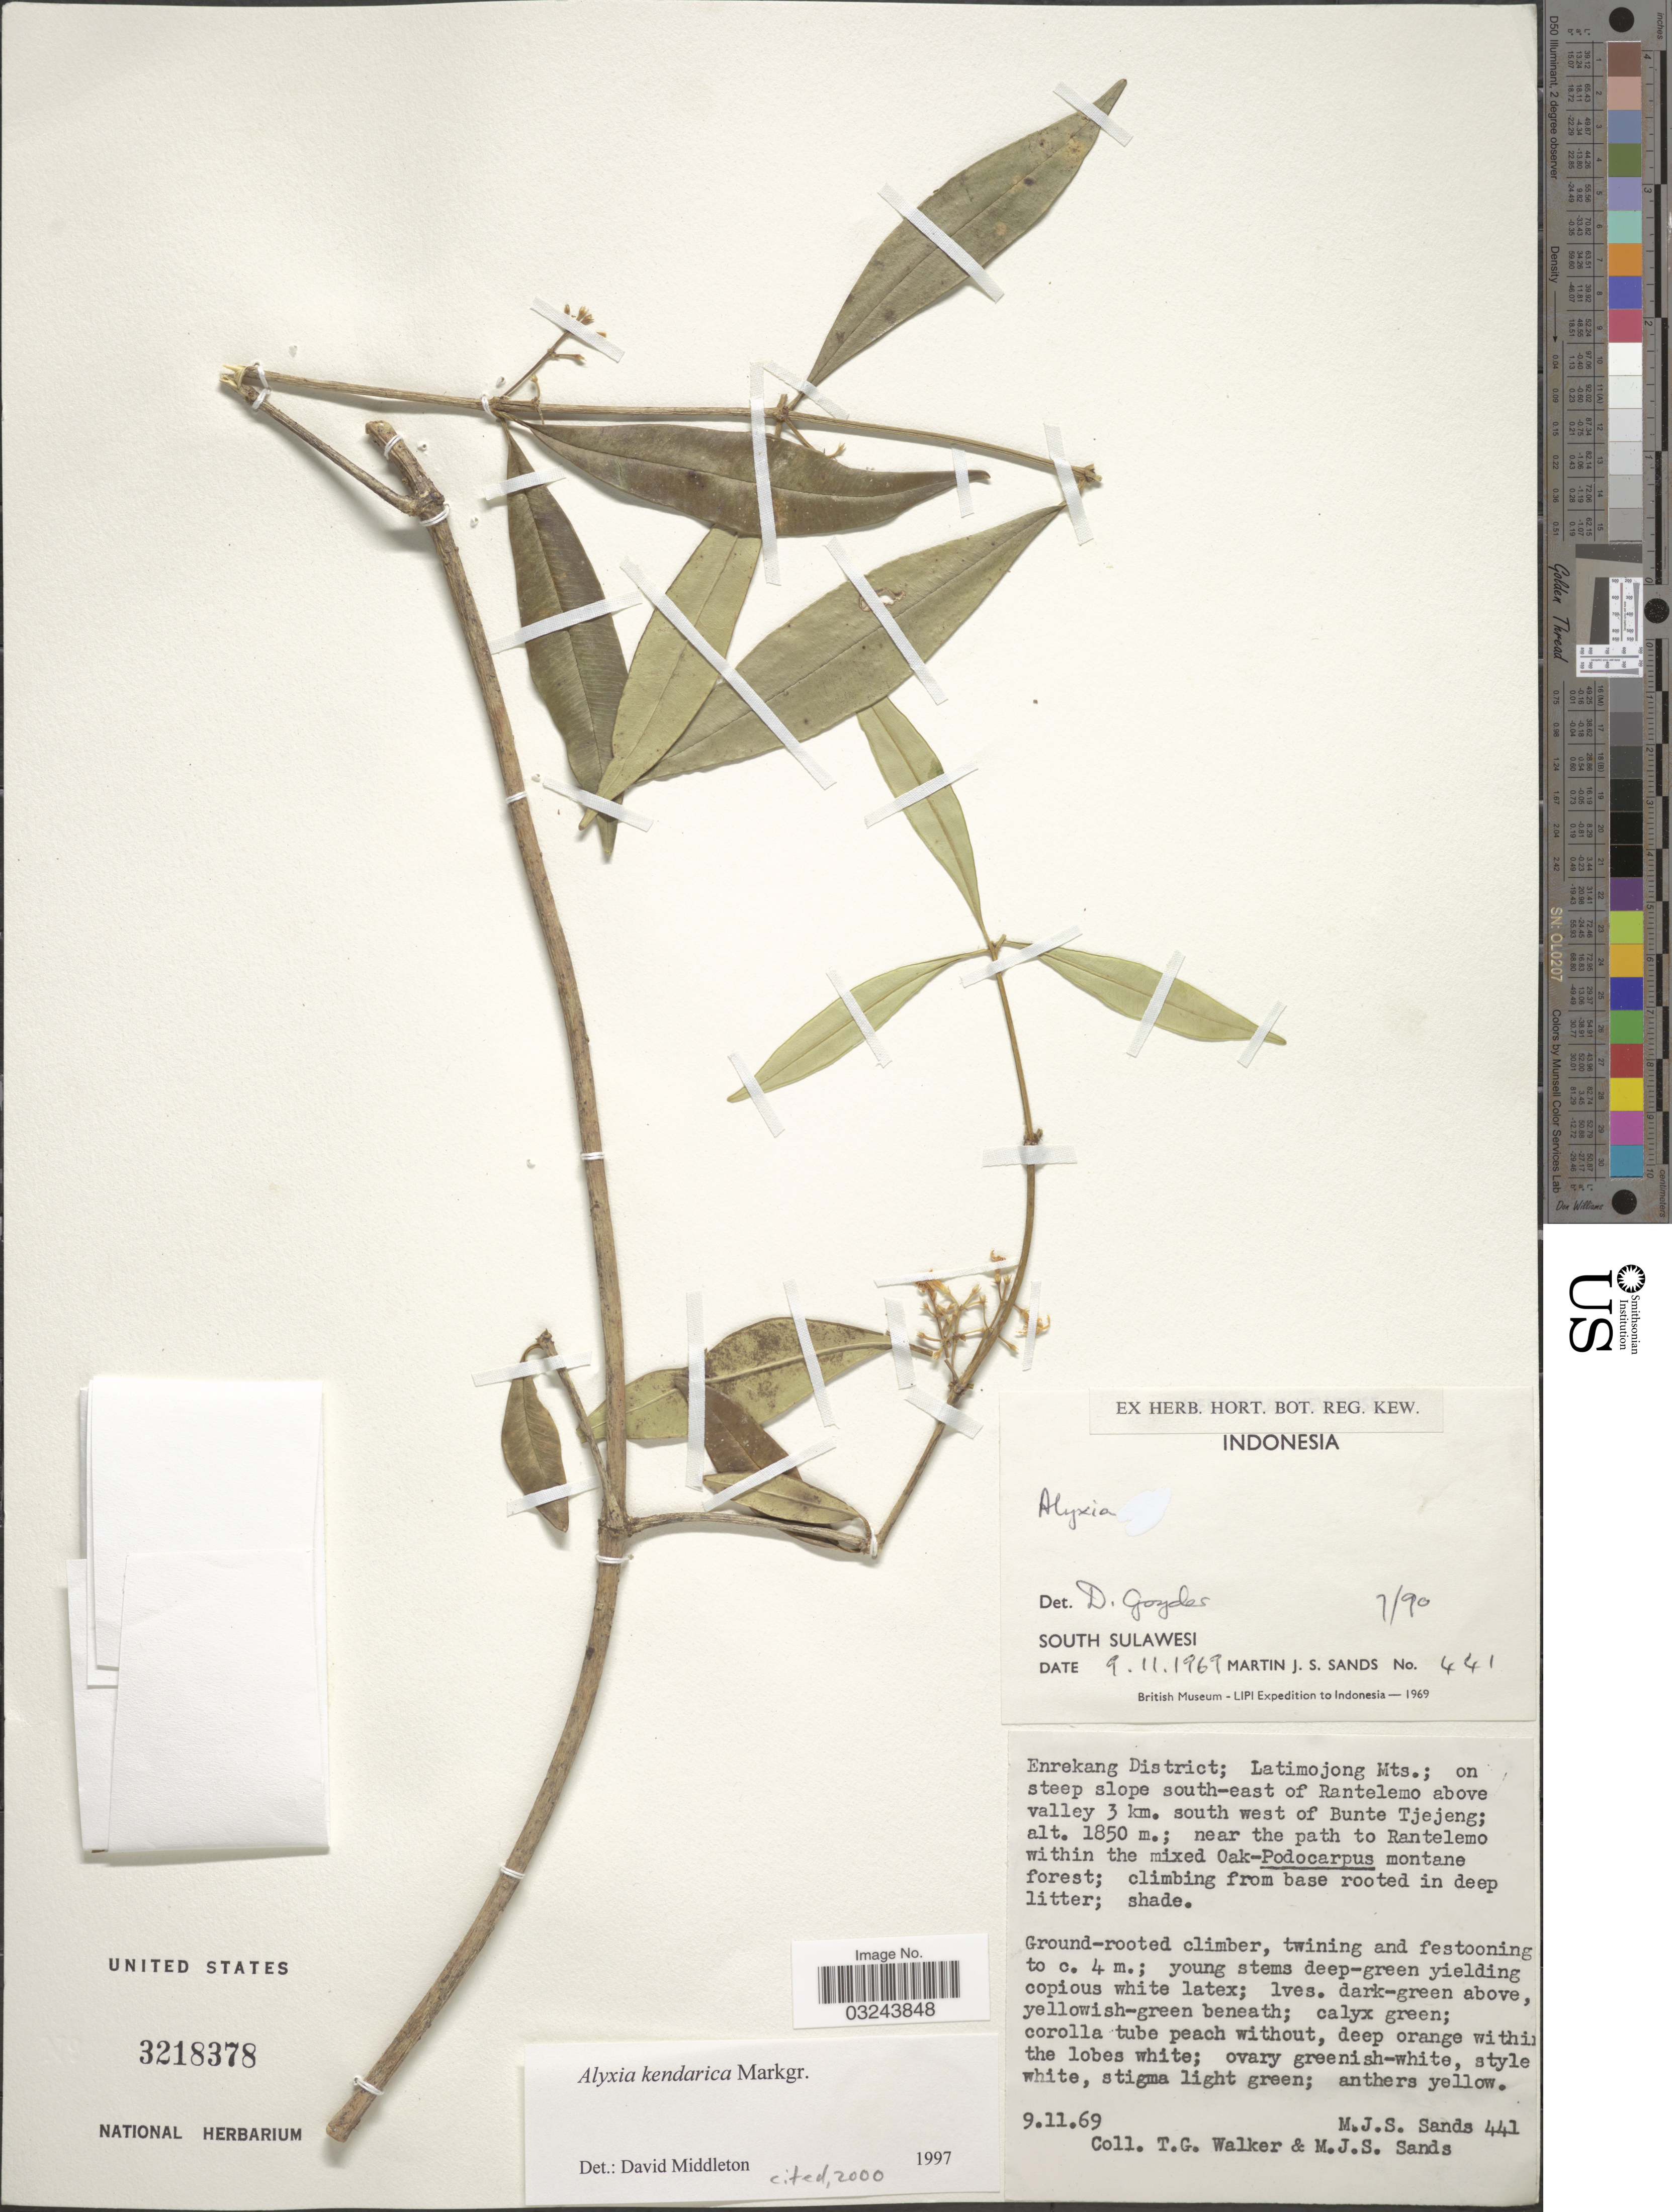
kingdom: Plantae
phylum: Tracheophyta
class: Magnoliopsida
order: Gentianales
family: Apocynaceae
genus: Alyxia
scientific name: Alyxia kendarica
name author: Markgr.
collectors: T. G. Walker & M. Sands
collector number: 441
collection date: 1969-11-09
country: Indonesia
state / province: Sulawesi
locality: South Sulawesi. Enrekang District; Latimojong Mts.; on steep slope south-east of Rantelemo above valley 3 km. south west of Bunte Tjejeng.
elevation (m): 1850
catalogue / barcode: US 3218378